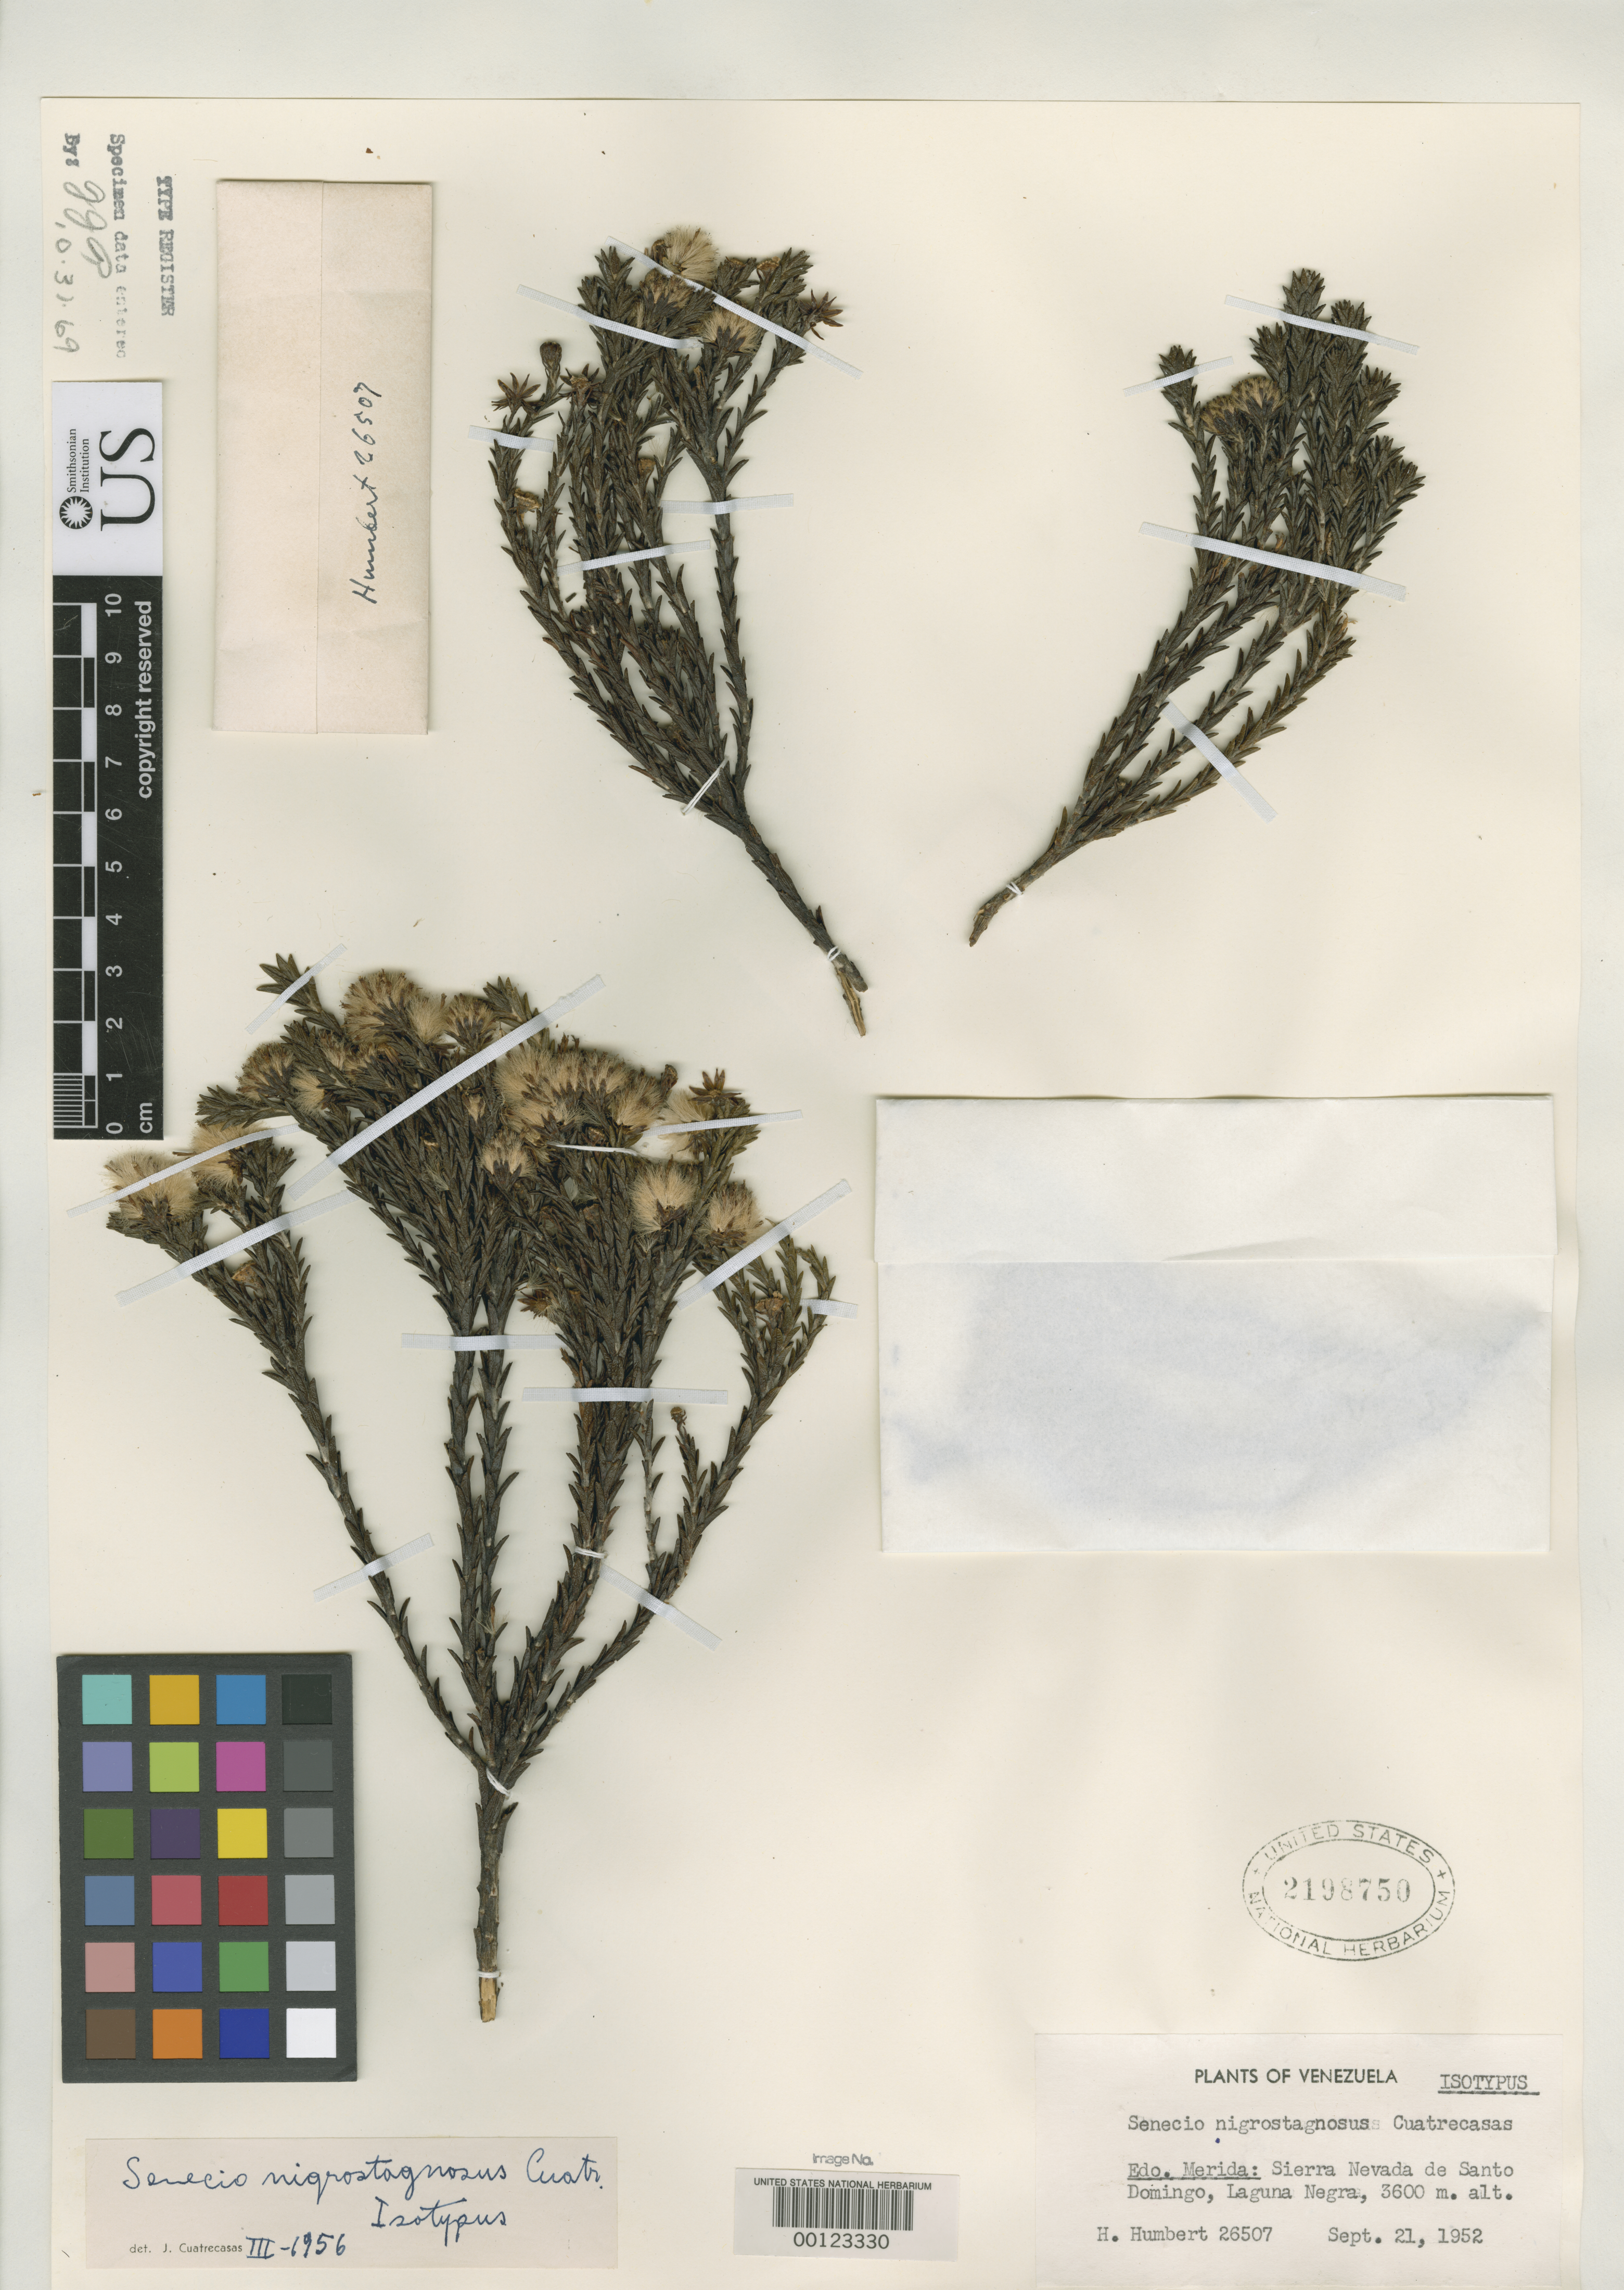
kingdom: Plantae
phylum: Tracheophyta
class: Magnoliopsida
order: Asterales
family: Asteraceae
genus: Senecio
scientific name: Senecio nigrostagnosus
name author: Cuatrec.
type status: Isotype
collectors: H. Humbert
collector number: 26507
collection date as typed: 21 Sep 1952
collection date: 1952-09-21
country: Venezuela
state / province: Mérida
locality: Laguna Negra.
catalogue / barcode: US 2198750